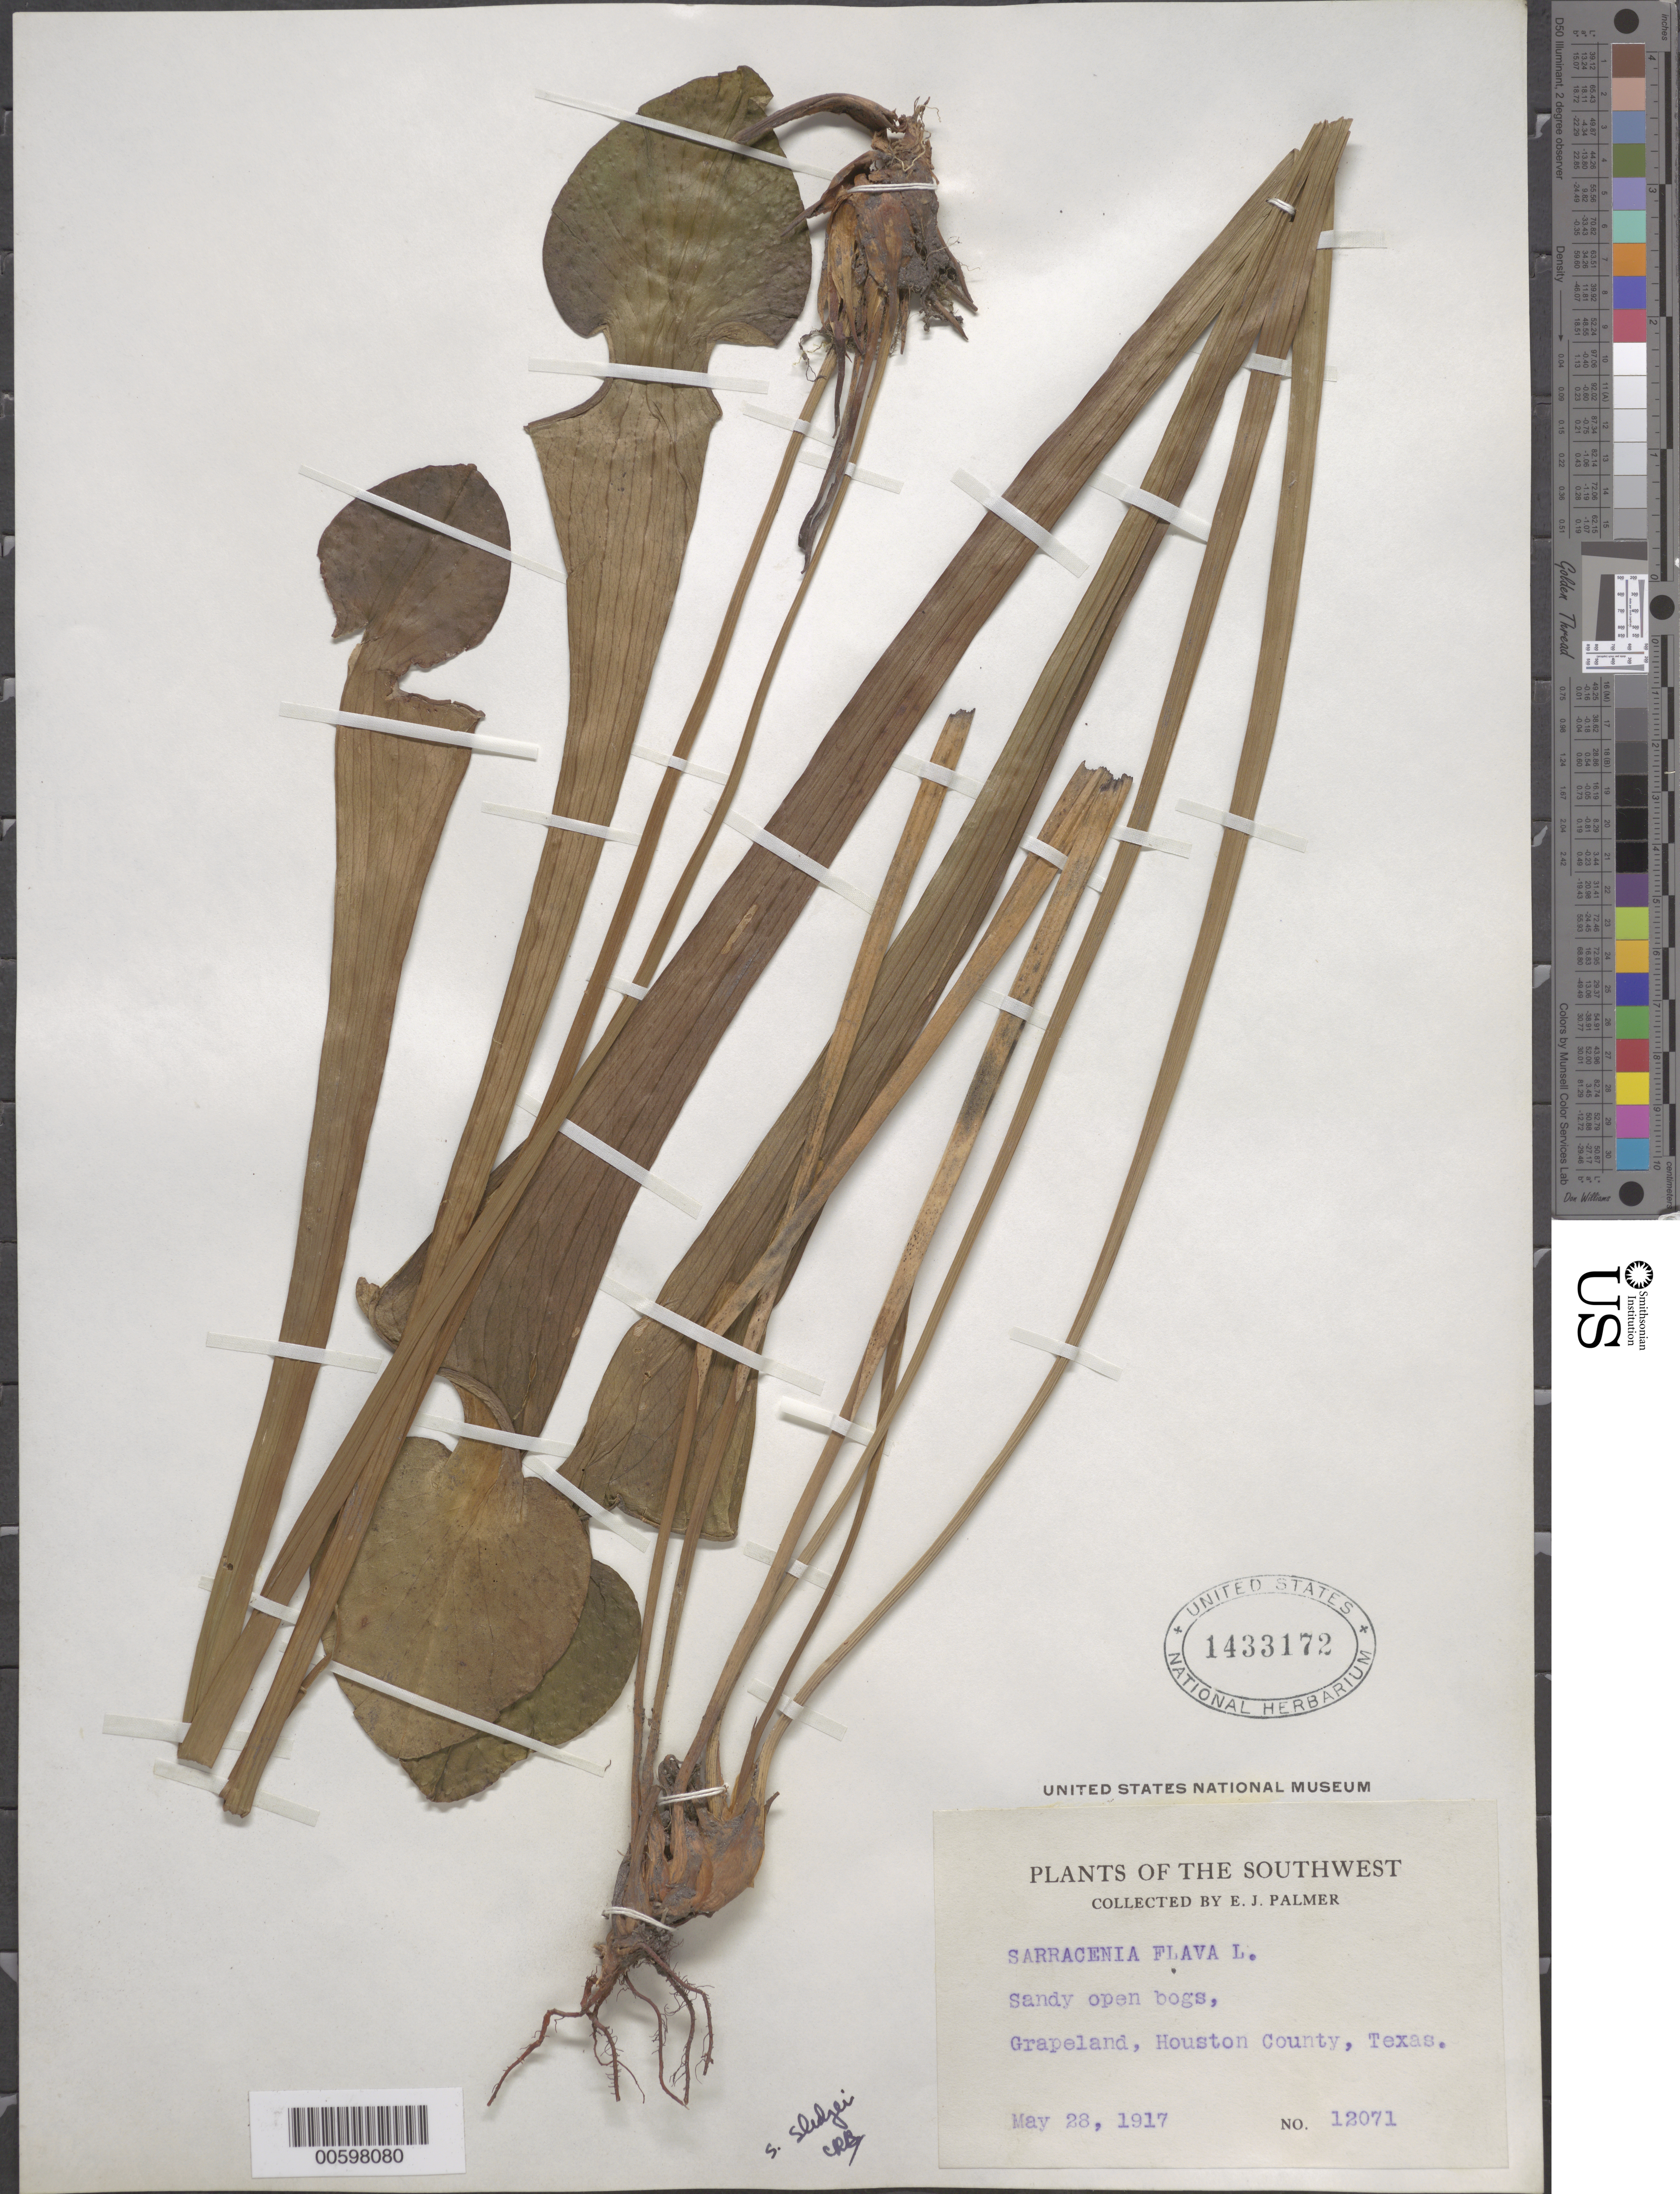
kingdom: Plantae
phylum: Tracheophyta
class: Magnoliopsida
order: Ericales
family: Sarraceniaceae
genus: Sarracenia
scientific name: Sarracenia alata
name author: (Alph. Wood) Alph. Wood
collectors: E. J. Palmer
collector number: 12071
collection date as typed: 28 May 1917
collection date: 1917-05-28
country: United States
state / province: Texas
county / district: Houston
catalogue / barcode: US 1433172